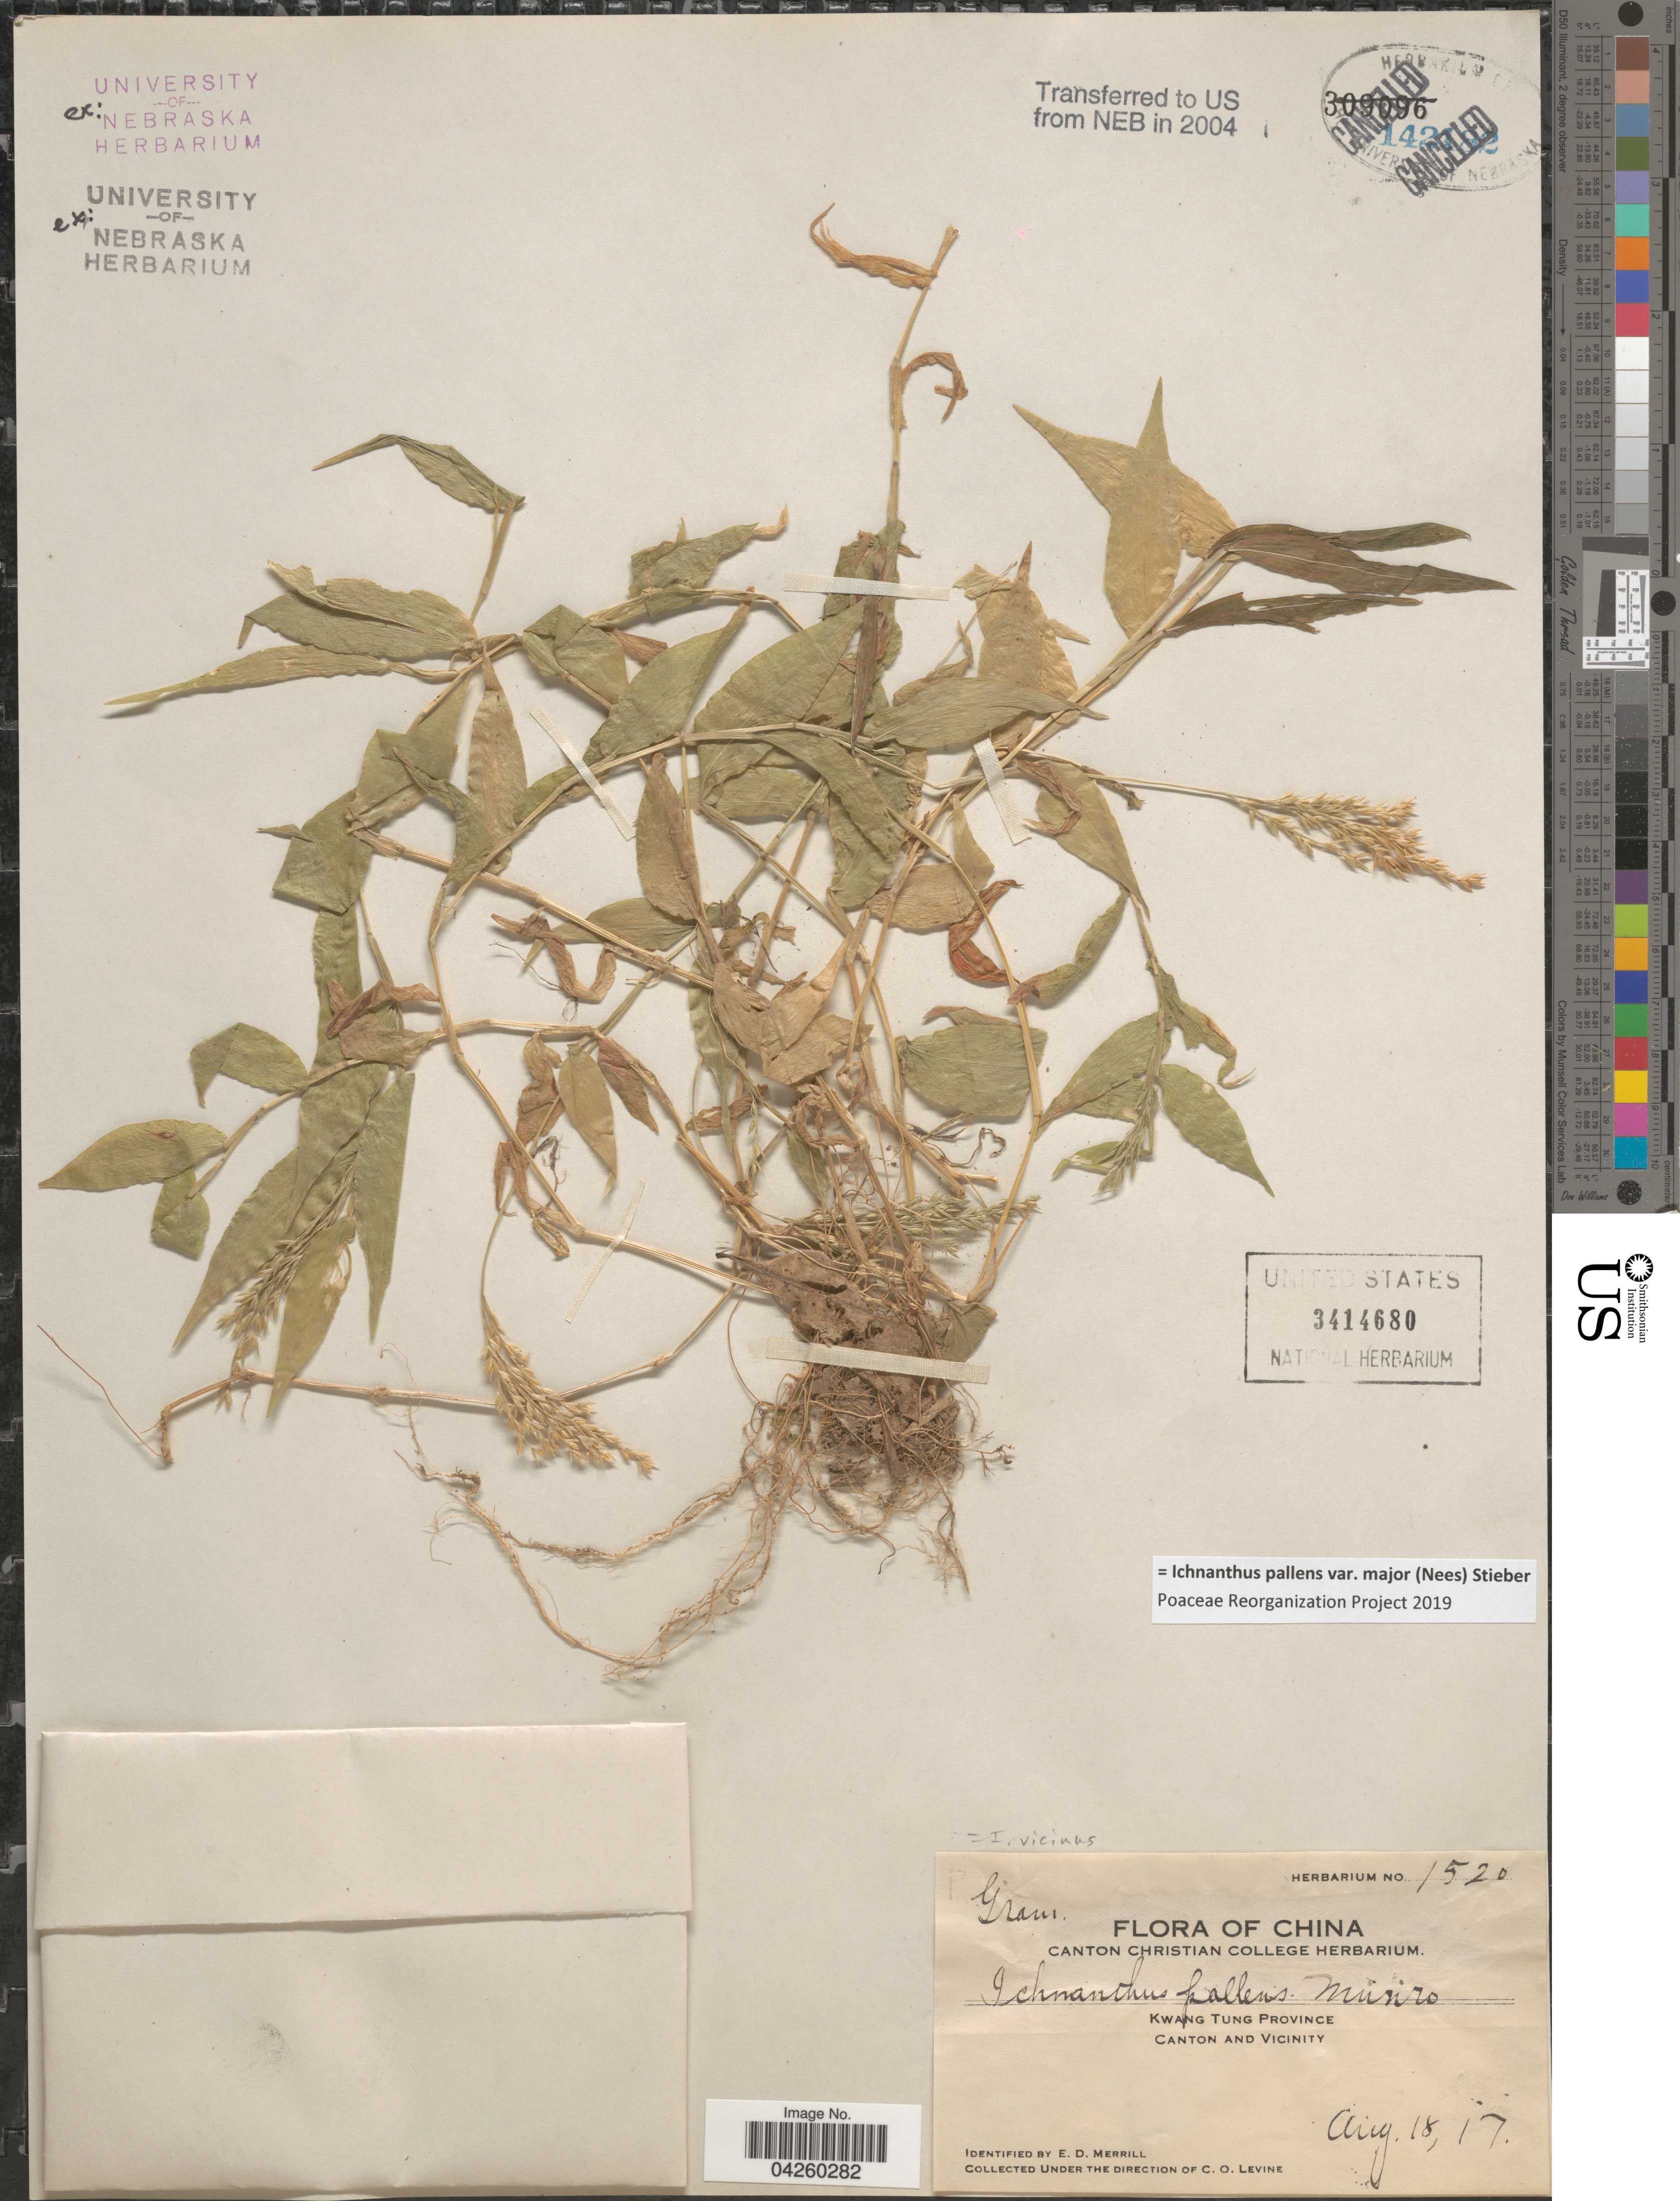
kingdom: Plantae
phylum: Tracheophyta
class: Liliopsida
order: Poales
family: Poaceae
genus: Ichnanthus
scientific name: Ichnanthus pallens var. major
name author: (Nees) Stieber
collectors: C. O. Levine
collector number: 1520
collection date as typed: Transcribed d/m/y: 18/8/17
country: China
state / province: Guangdong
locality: Kwang Tung Province. Canton and Vicinity.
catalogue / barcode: US 3414680